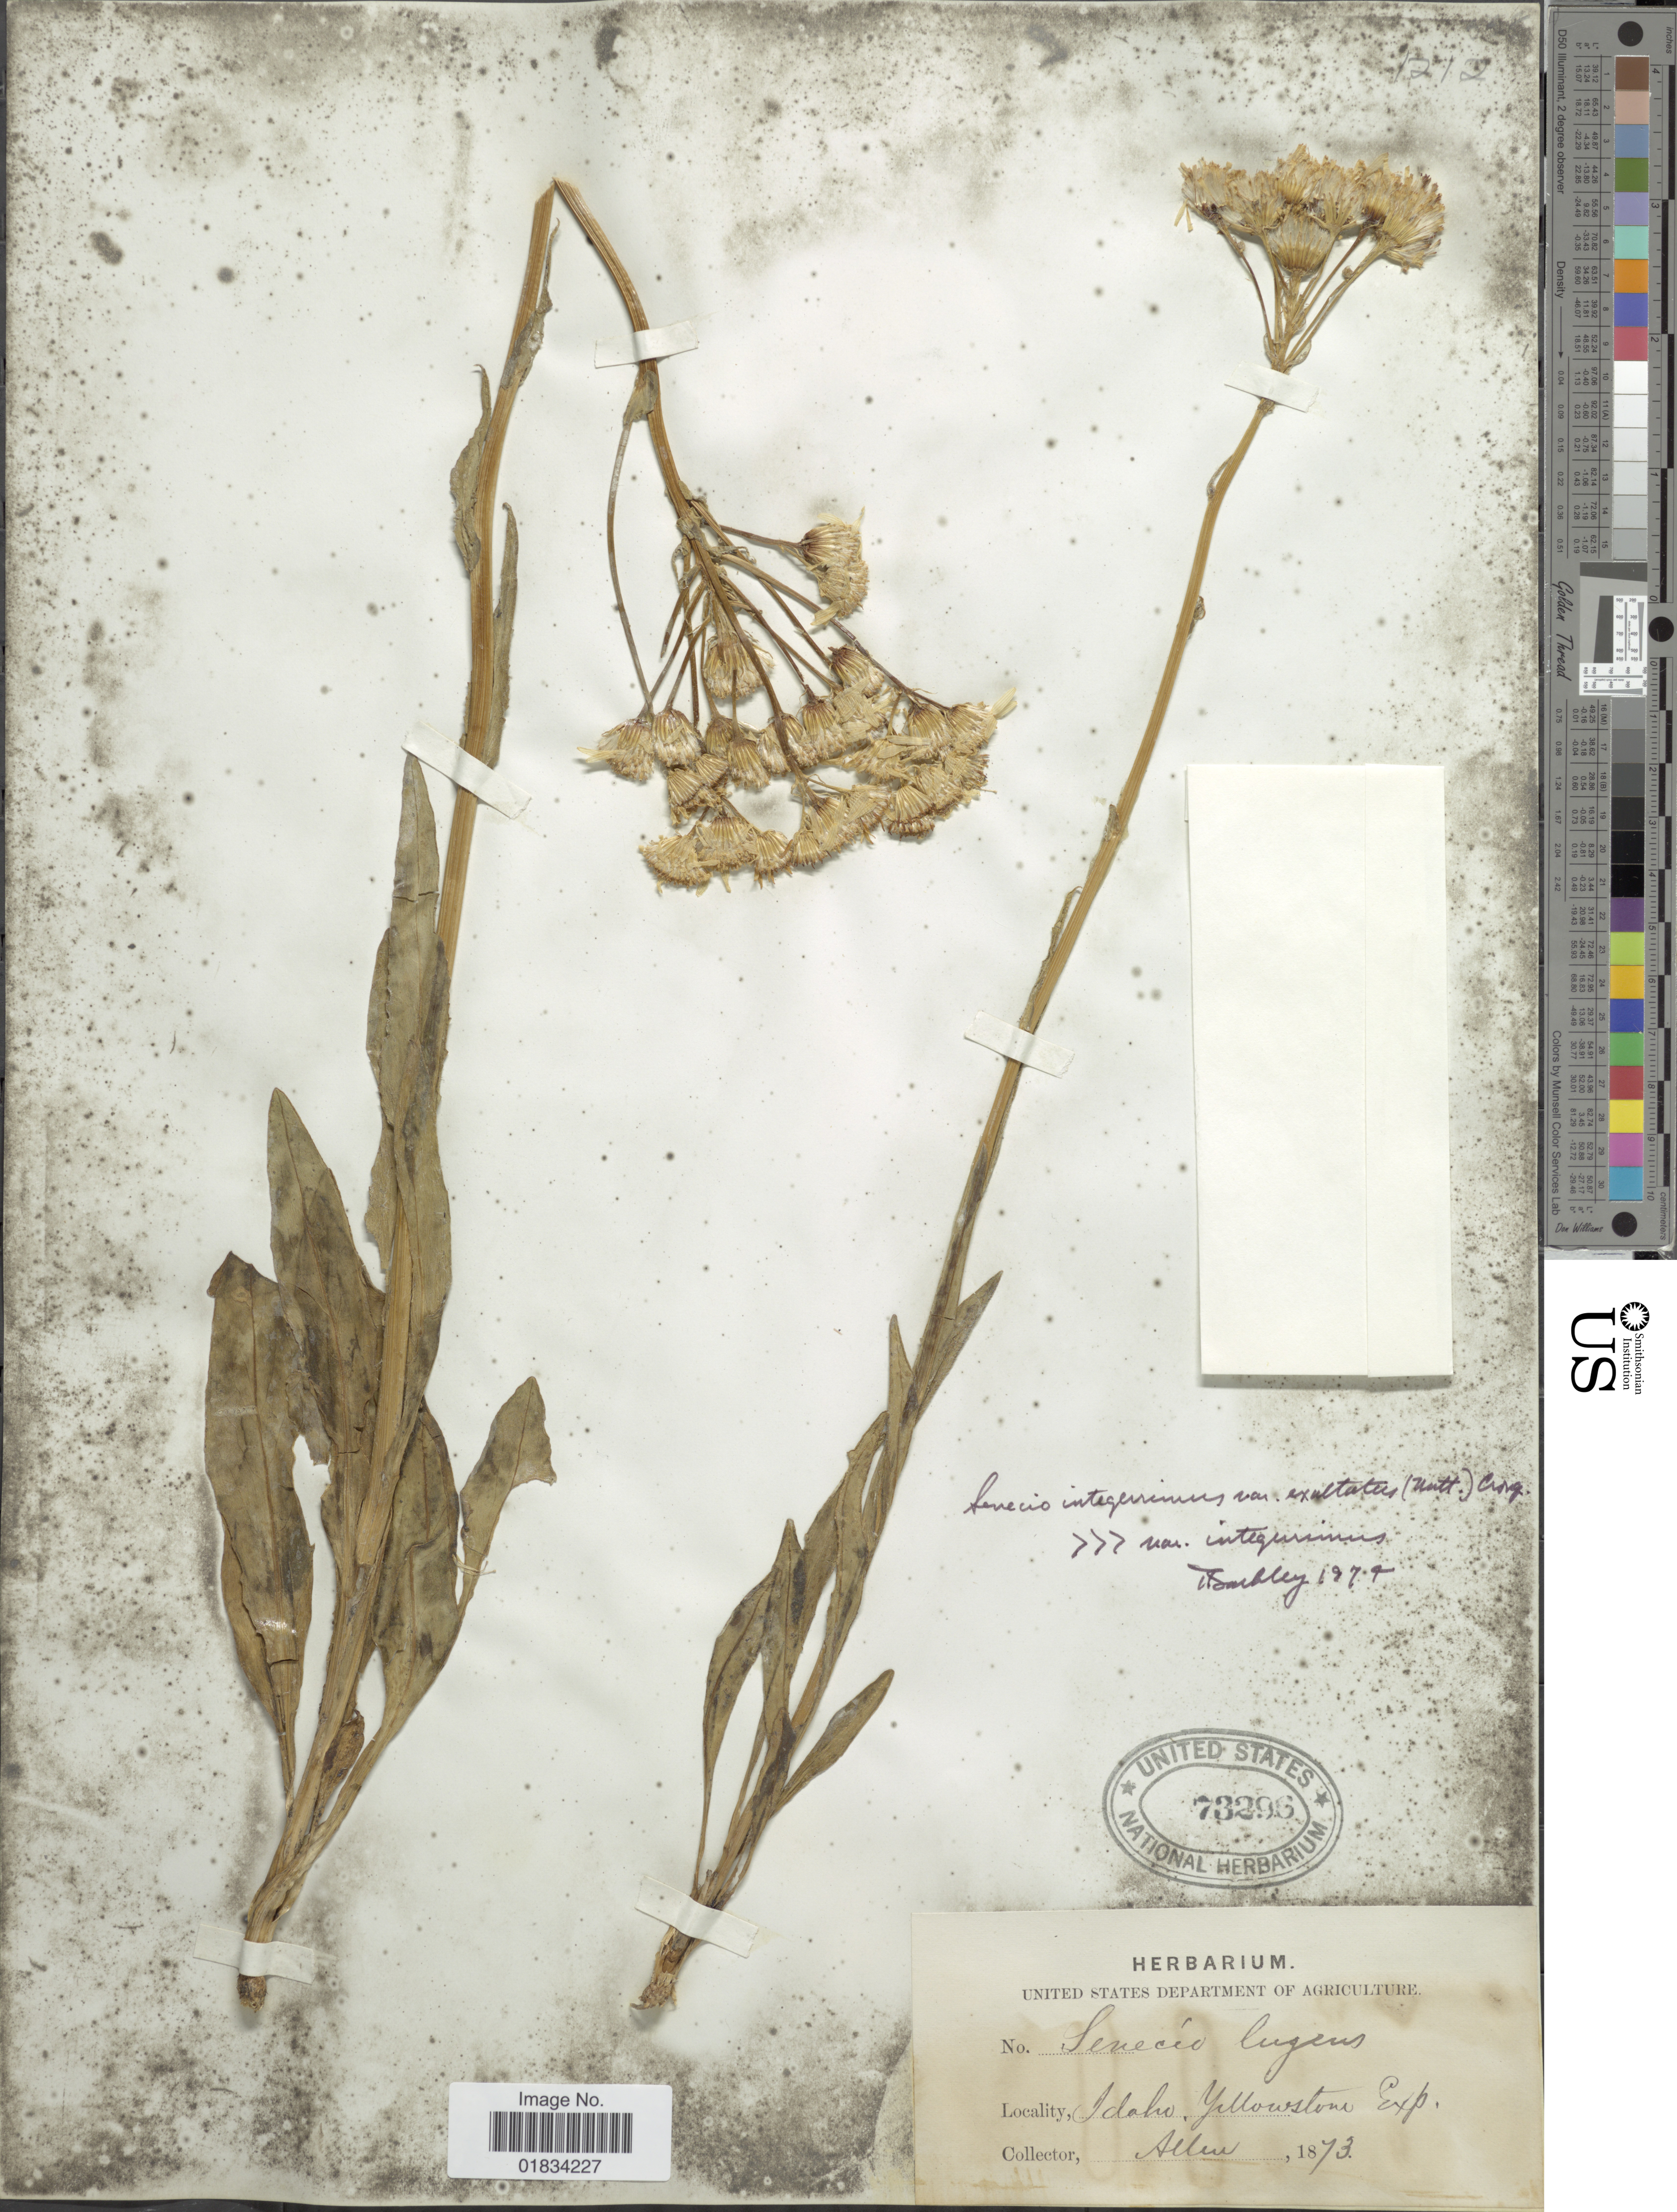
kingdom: Plantae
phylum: Tracheophyta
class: Magnoliopsida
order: Asterales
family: Asteraceae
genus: Senecio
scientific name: Senecio integerrimus var. exaltatus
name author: (Nutt.) Cronq.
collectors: -- Allen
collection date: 1873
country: United States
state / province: Idaho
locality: Yelowstone Exp.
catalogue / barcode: US 73296